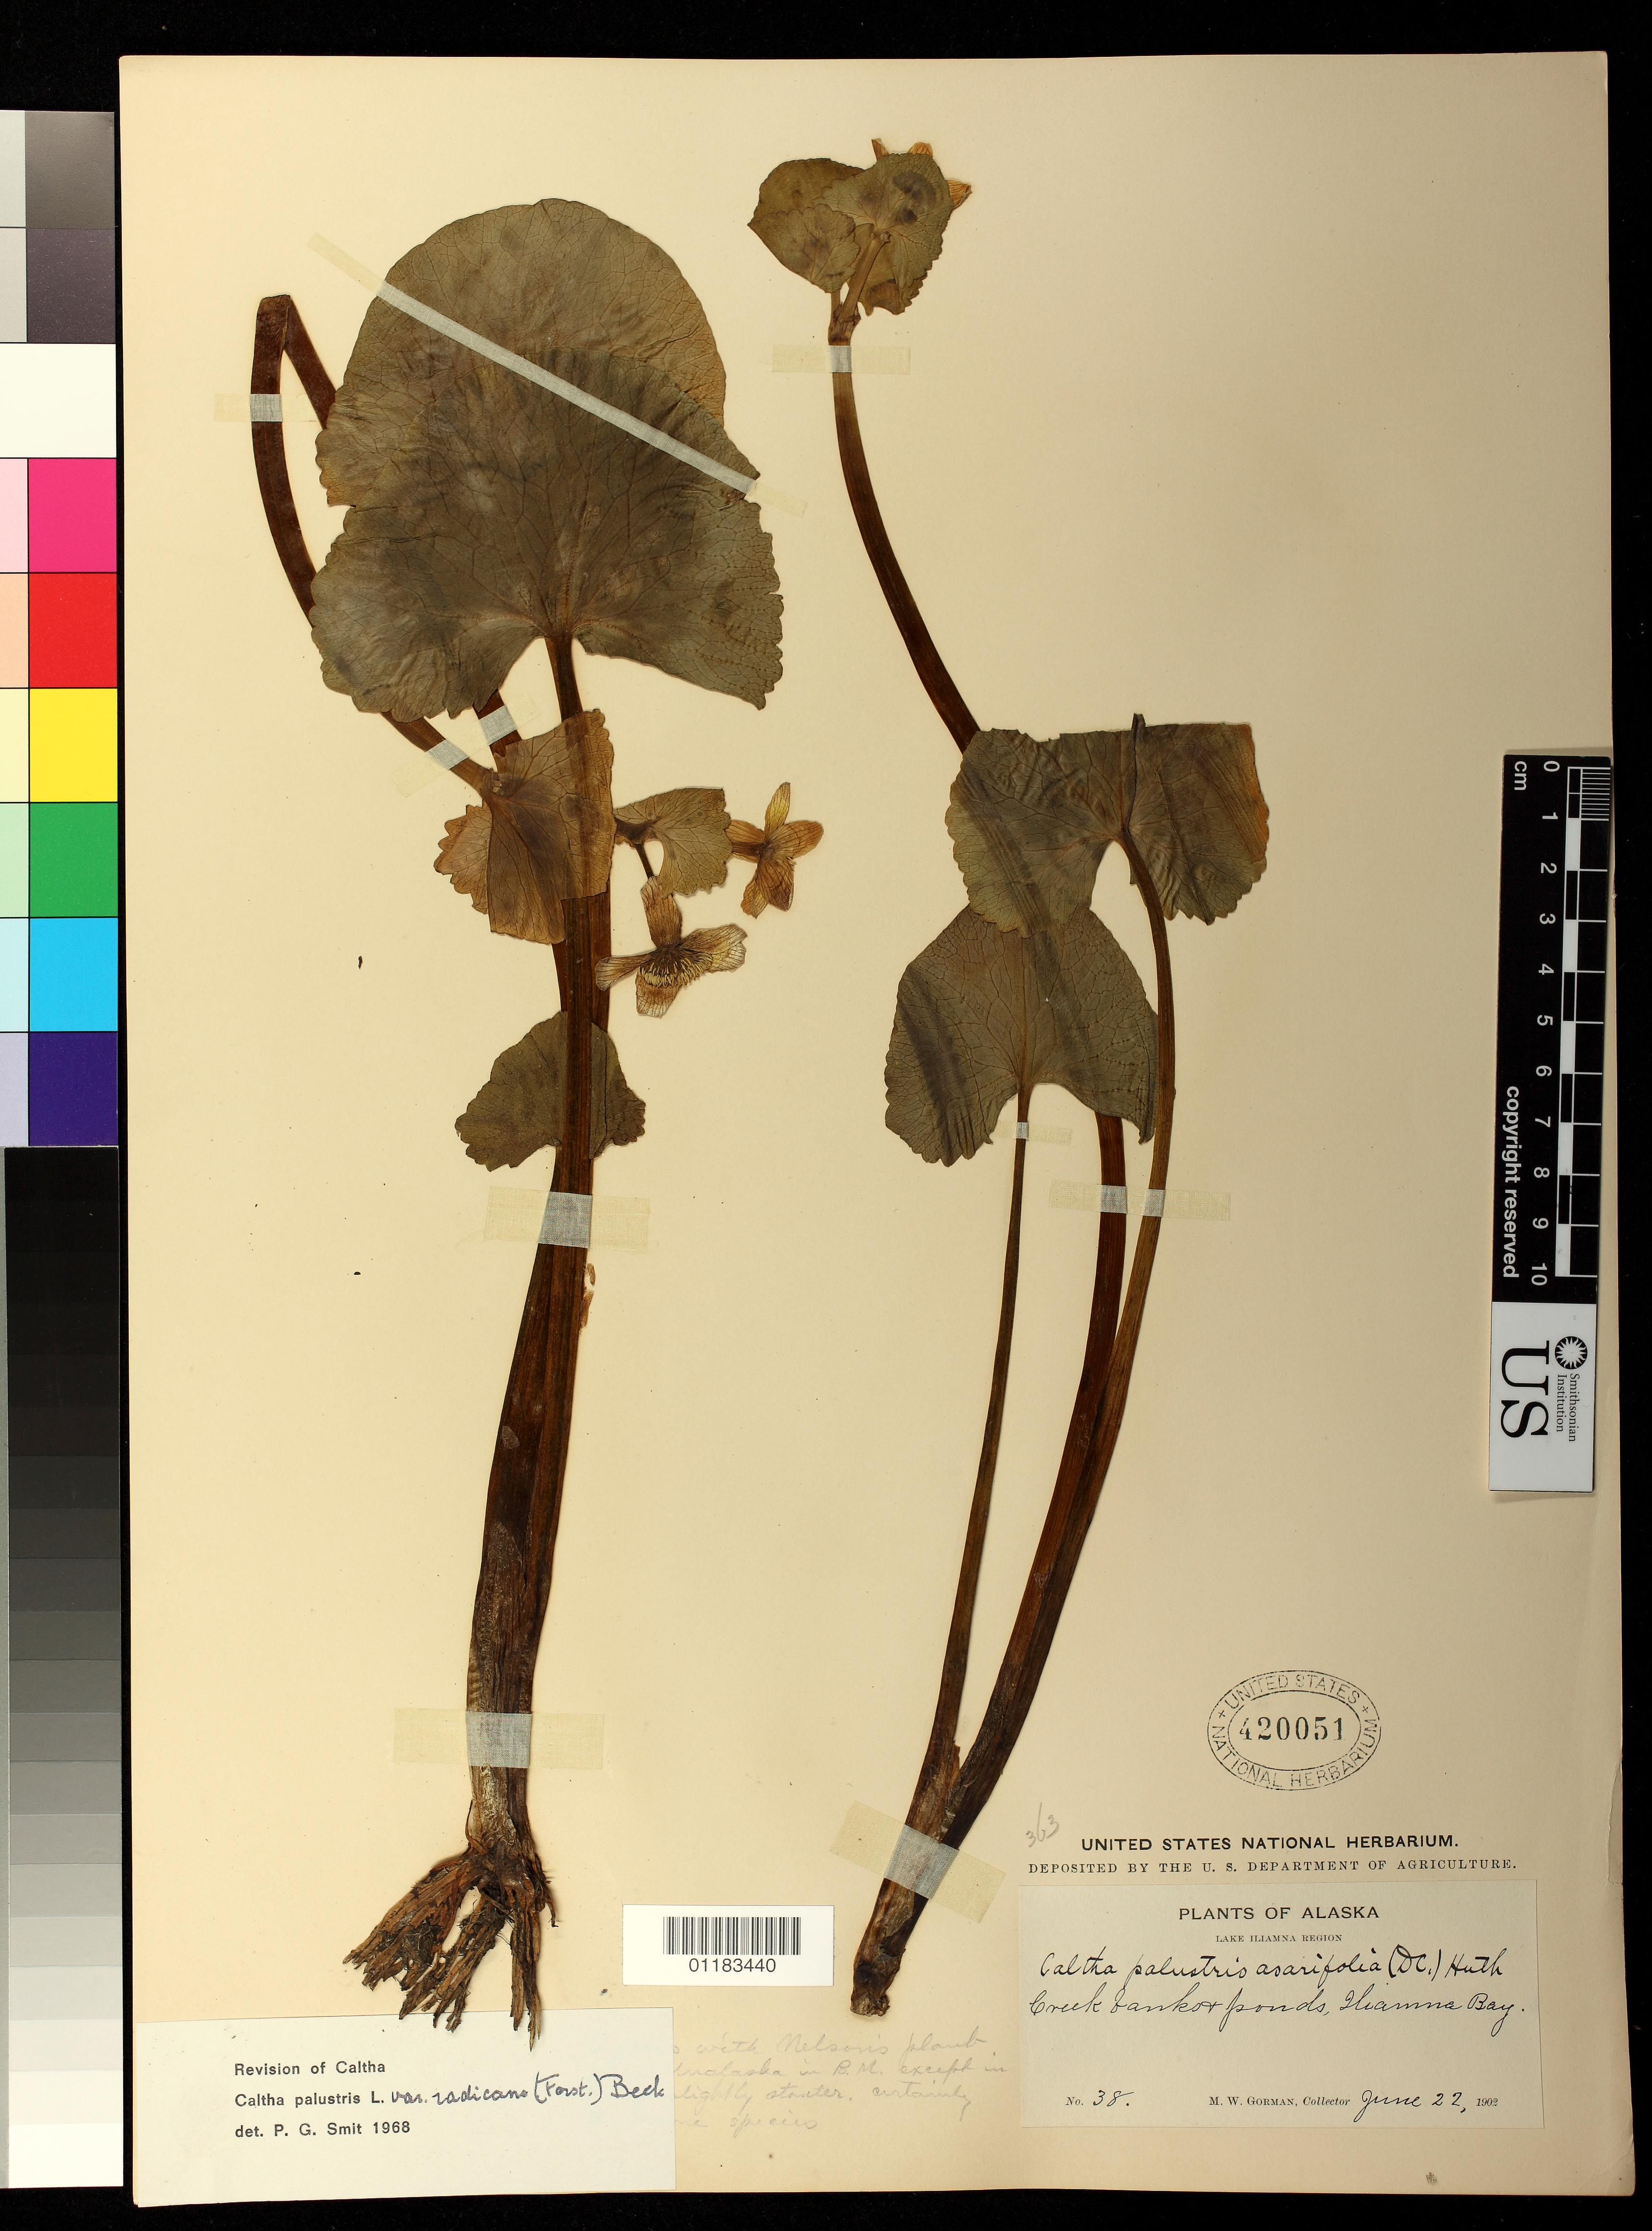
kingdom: Plantae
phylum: Tracheophyta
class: Magnoliopsida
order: Ranunculales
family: Ranunculaceae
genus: Caltha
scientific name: Caltha palustris var. radicans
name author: (T.F. Forst) Beck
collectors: M. W. Gorman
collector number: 38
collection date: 1902-06-22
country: United States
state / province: Alaska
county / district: Lake and Peninsula Borough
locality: Creek banks and ponds, Iliamna Bay.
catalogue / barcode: US 420051